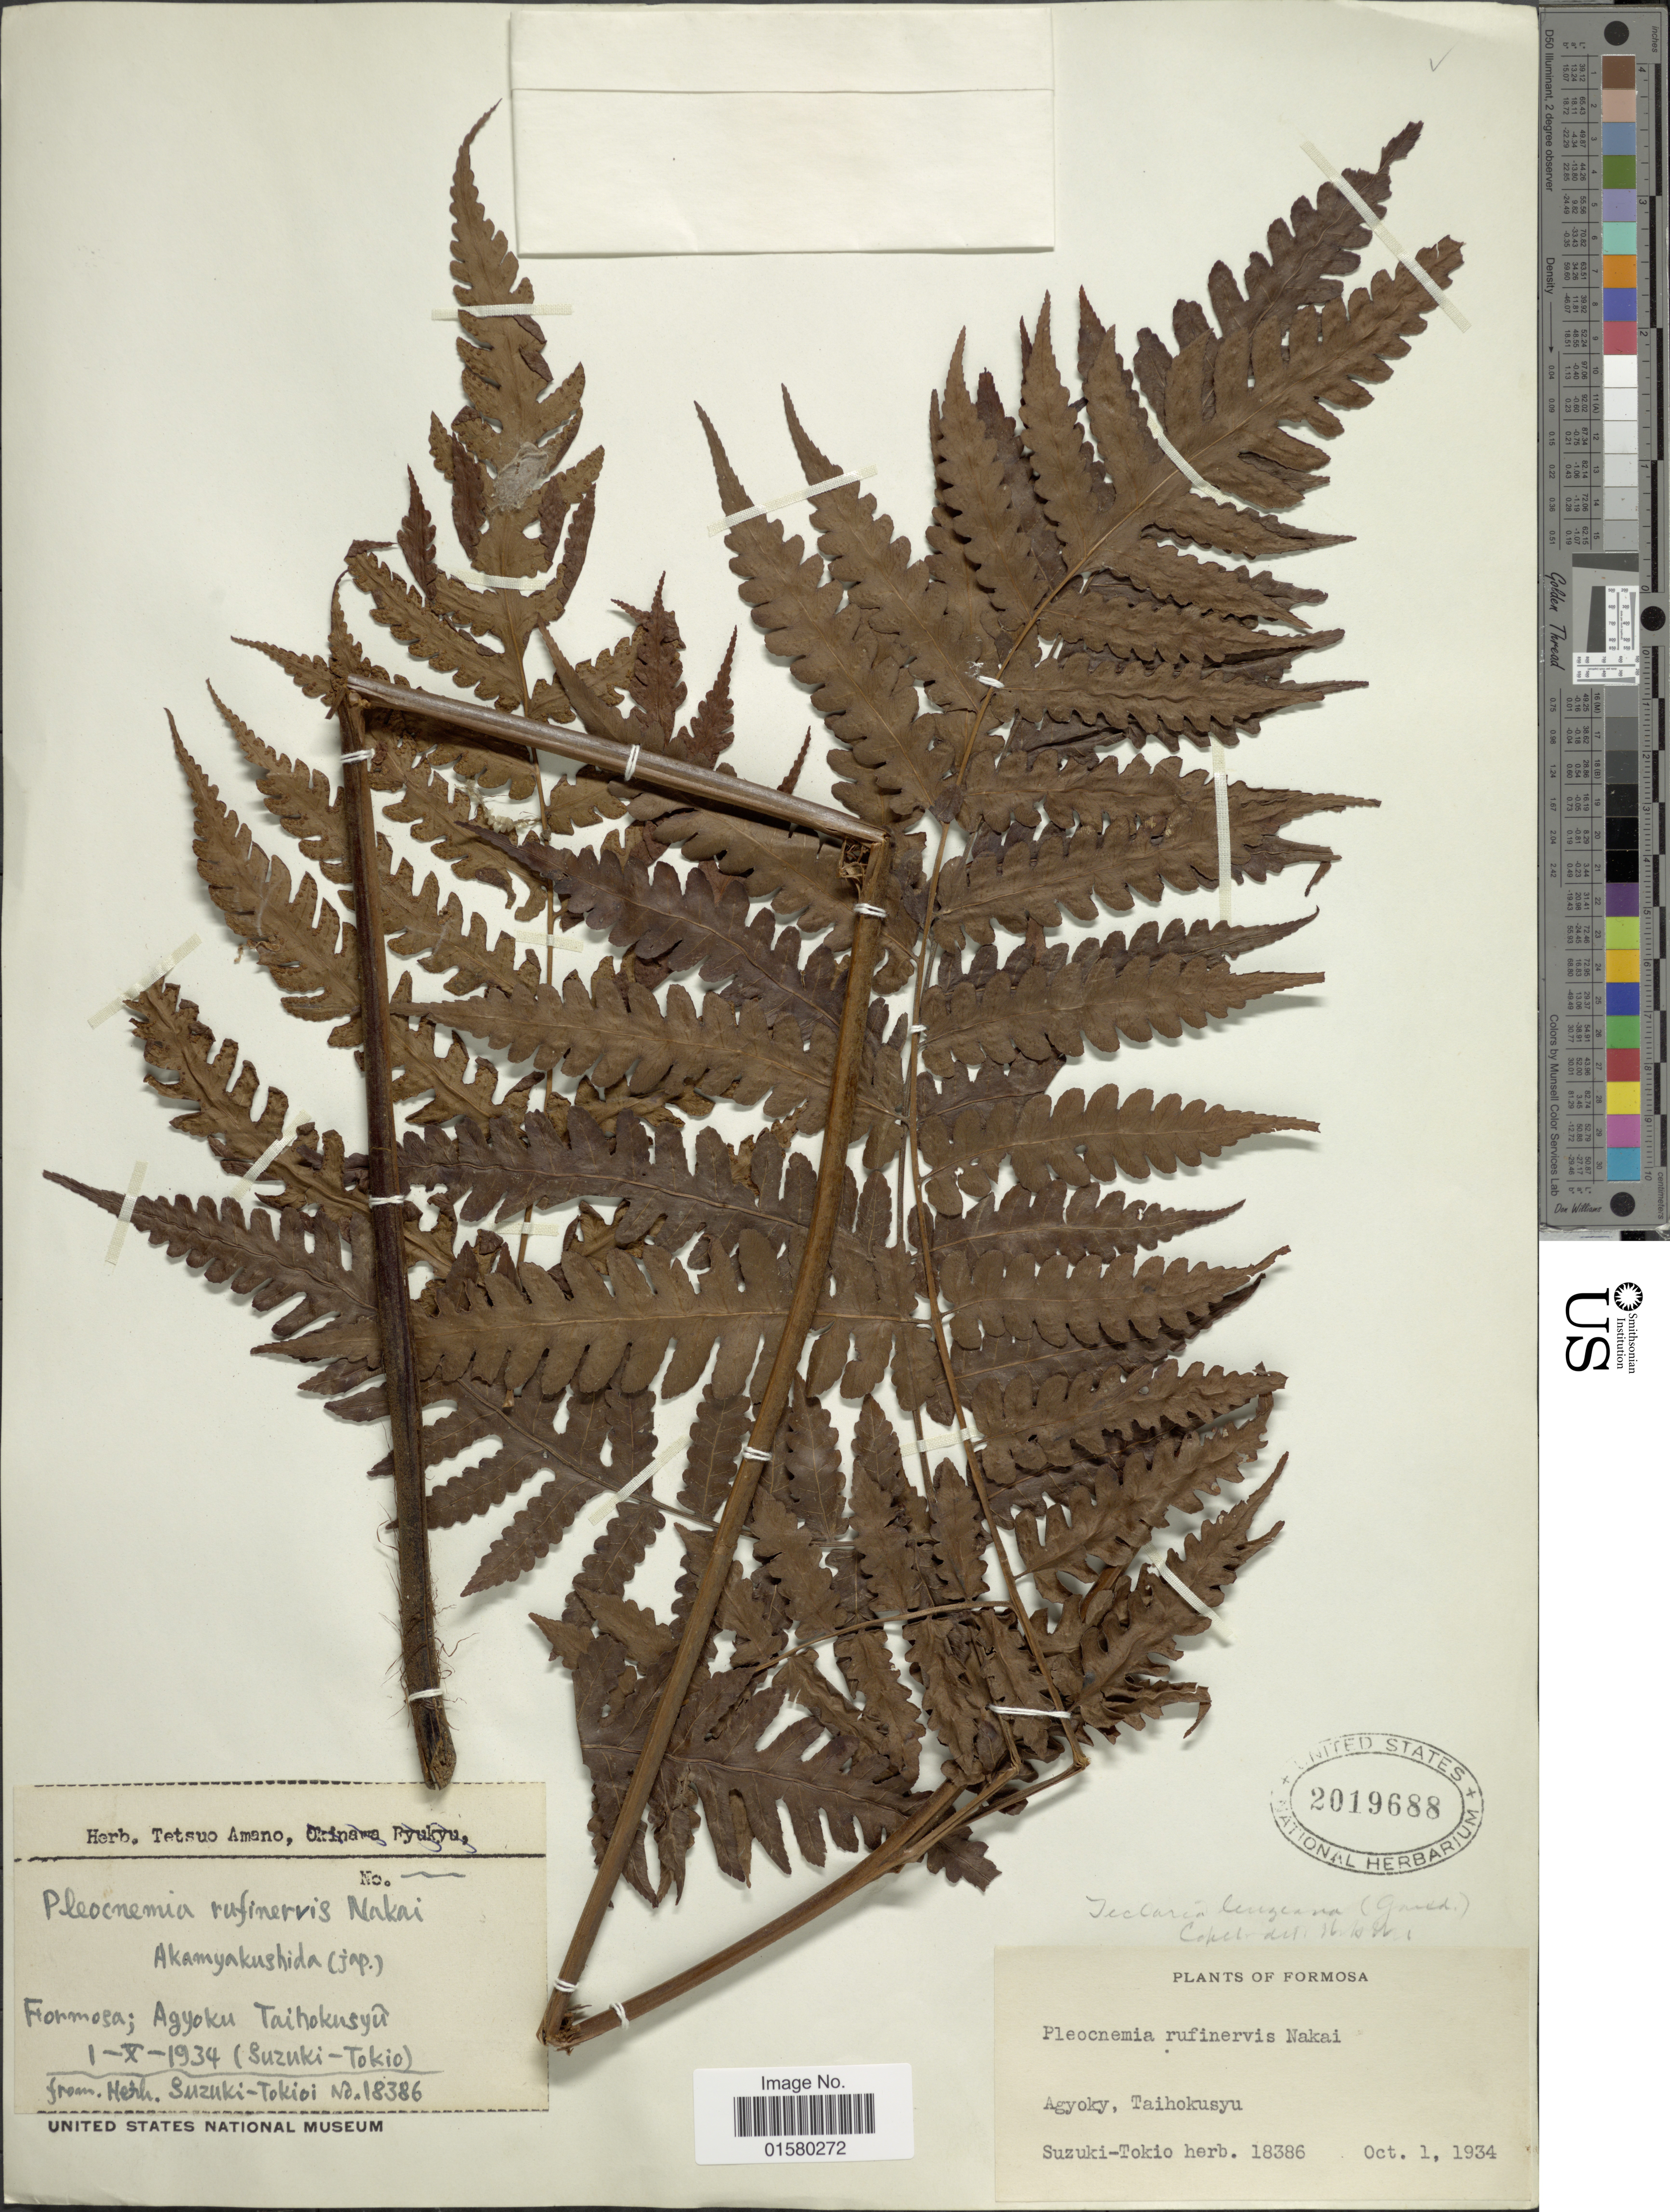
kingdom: Plantae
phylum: Tracheophyta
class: Polypodiopsida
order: Polypodiales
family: Tectariaceae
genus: Tectaria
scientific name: Tectaria leuzeana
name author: (Gaudich.) Copel.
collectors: ex herb. Suzuki-Tokio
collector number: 18386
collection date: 1934-10-01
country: Taiwan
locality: Formosa, Agyoky, Taihokusyu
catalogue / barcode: US 2019688